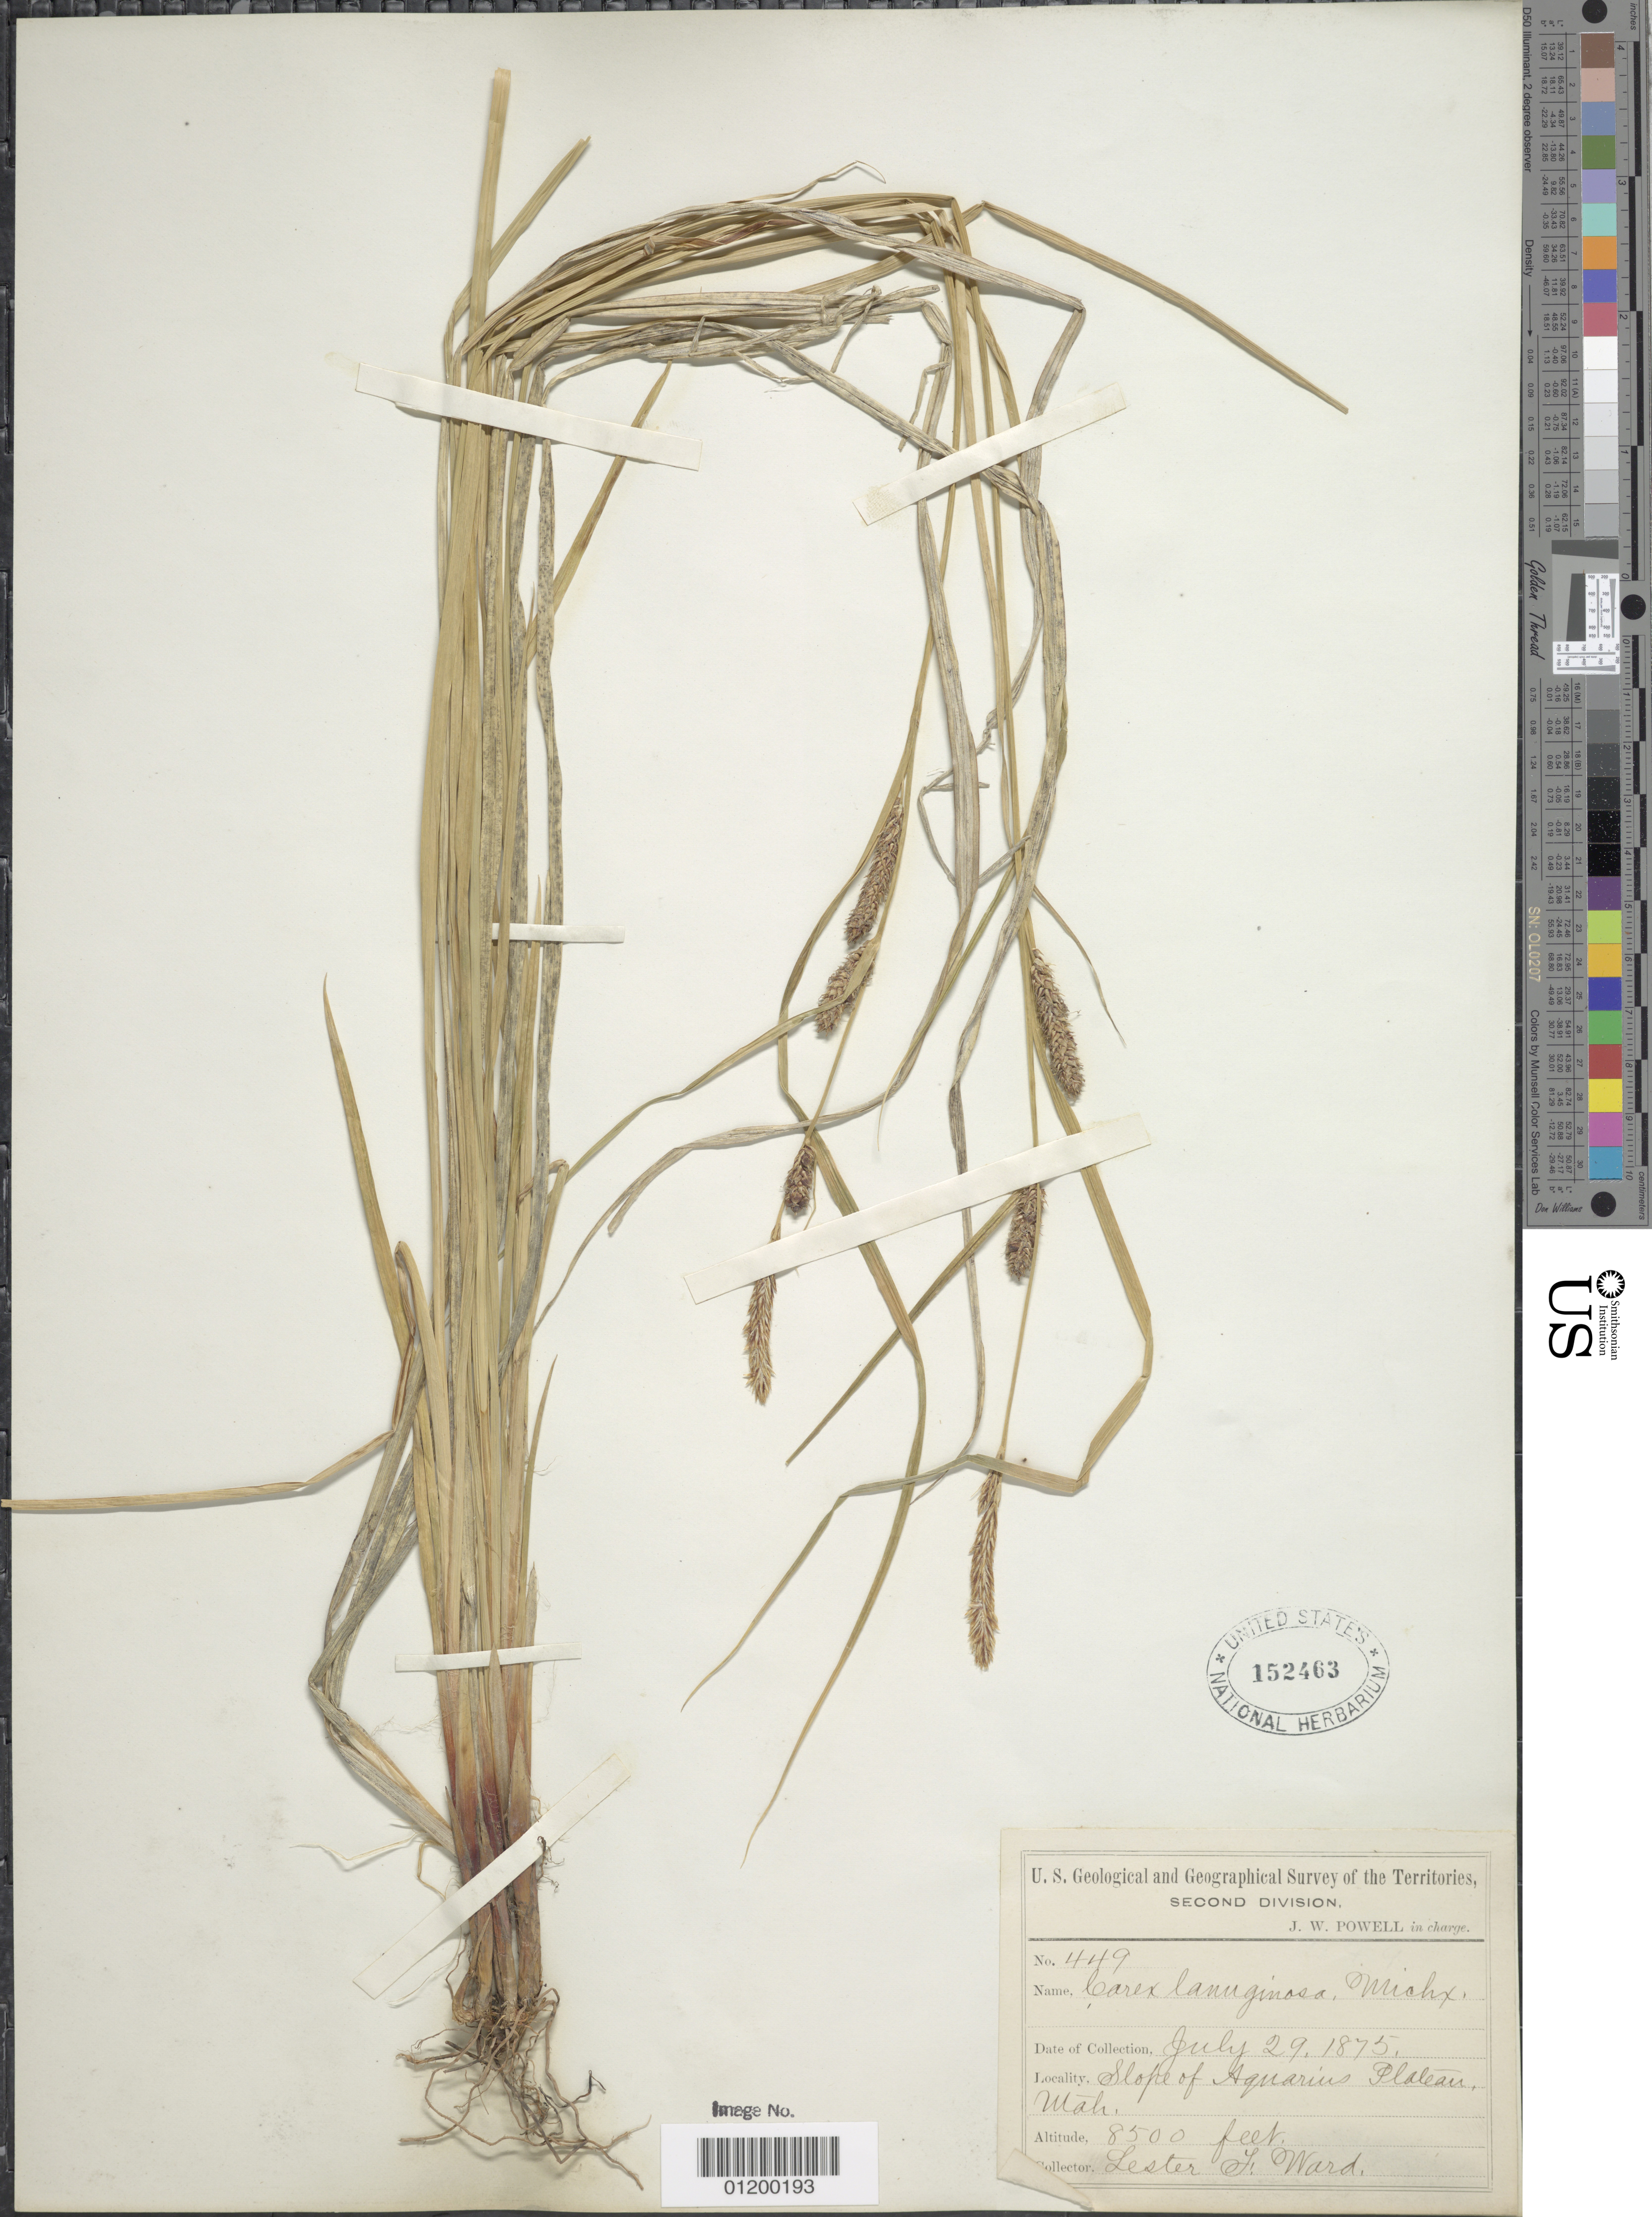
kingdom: Plantae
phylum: Tracheophyta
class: Liliopsida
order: Poales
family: Cyperaceae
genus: Carex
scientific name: Carex pellita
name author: Muhl. ex Willd.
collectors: L. F. Ward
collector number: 449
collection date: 1875-07-29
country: United States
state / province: Utah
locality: Slope of Aquarius Plateau.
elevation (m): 2591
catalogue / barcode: US 152463